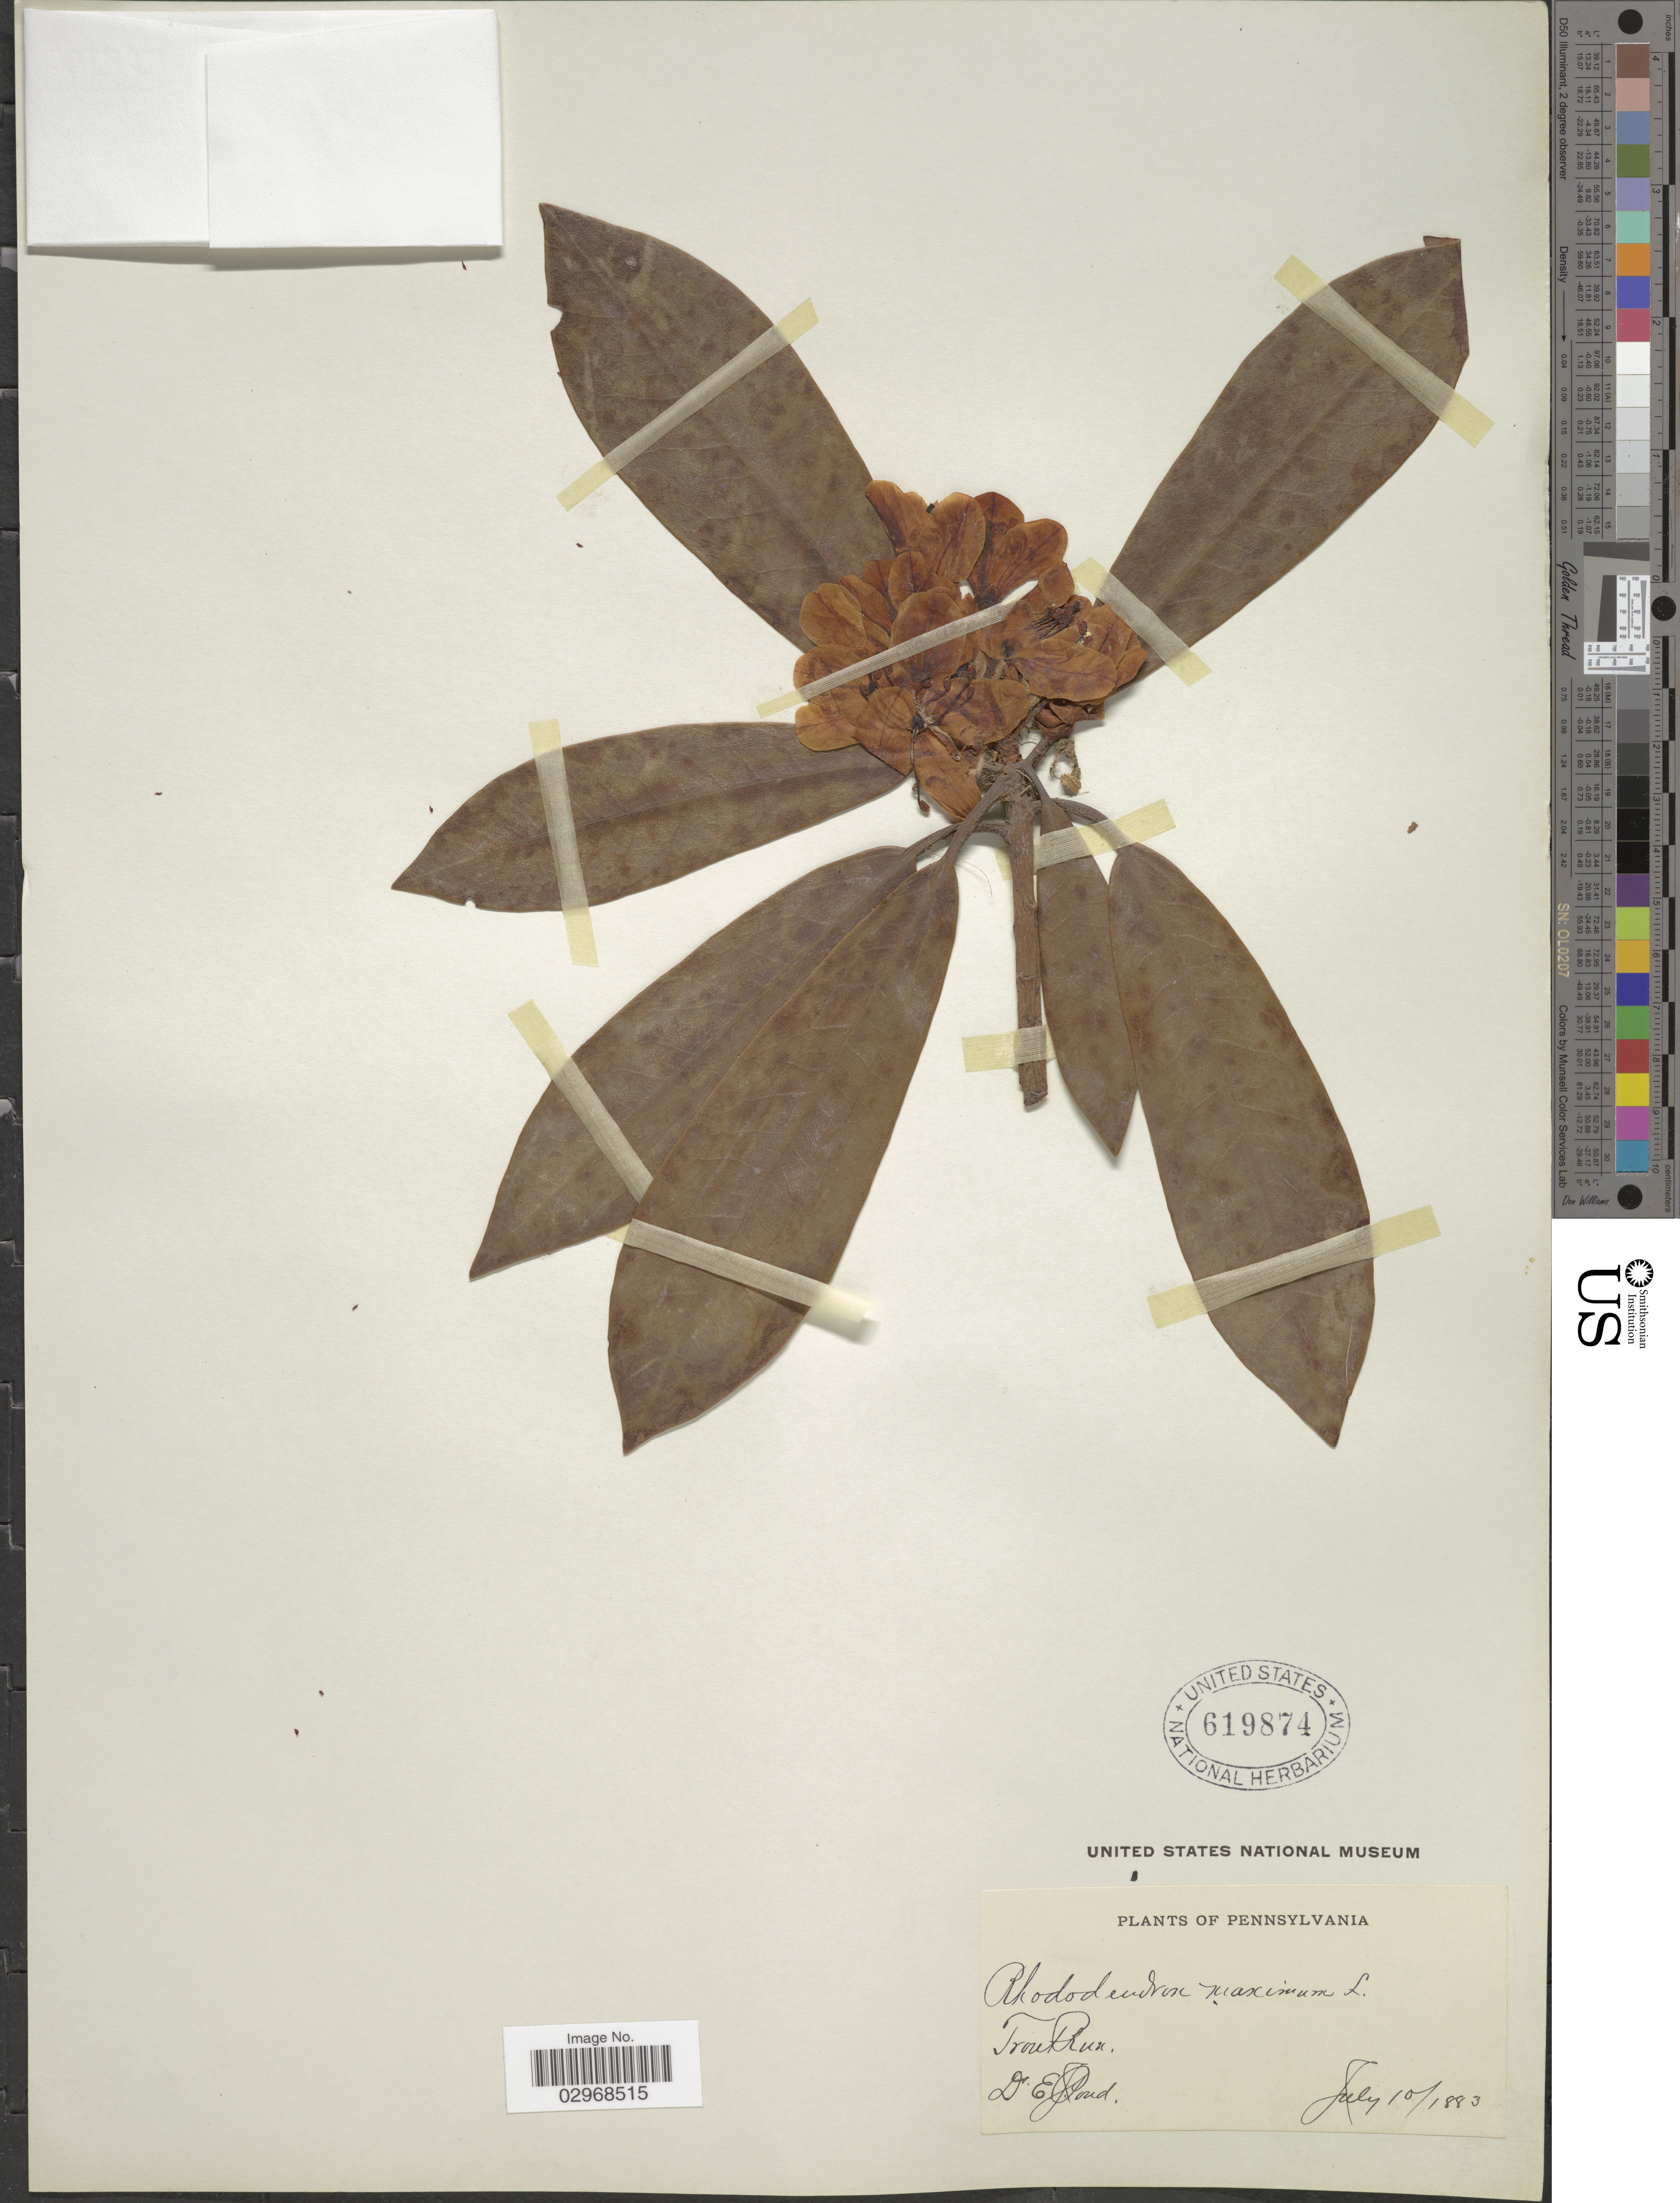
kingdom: Plantae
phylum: Tracheophyta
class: Magnoliopsida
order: Ericales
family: Ericaceae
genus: Rhododendron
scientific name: Rhododendron maximum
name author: L.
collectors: E. Pond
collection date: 1883-07-10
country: United States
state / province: Pennsylvania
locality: Trout Run.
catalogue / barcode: US 619874